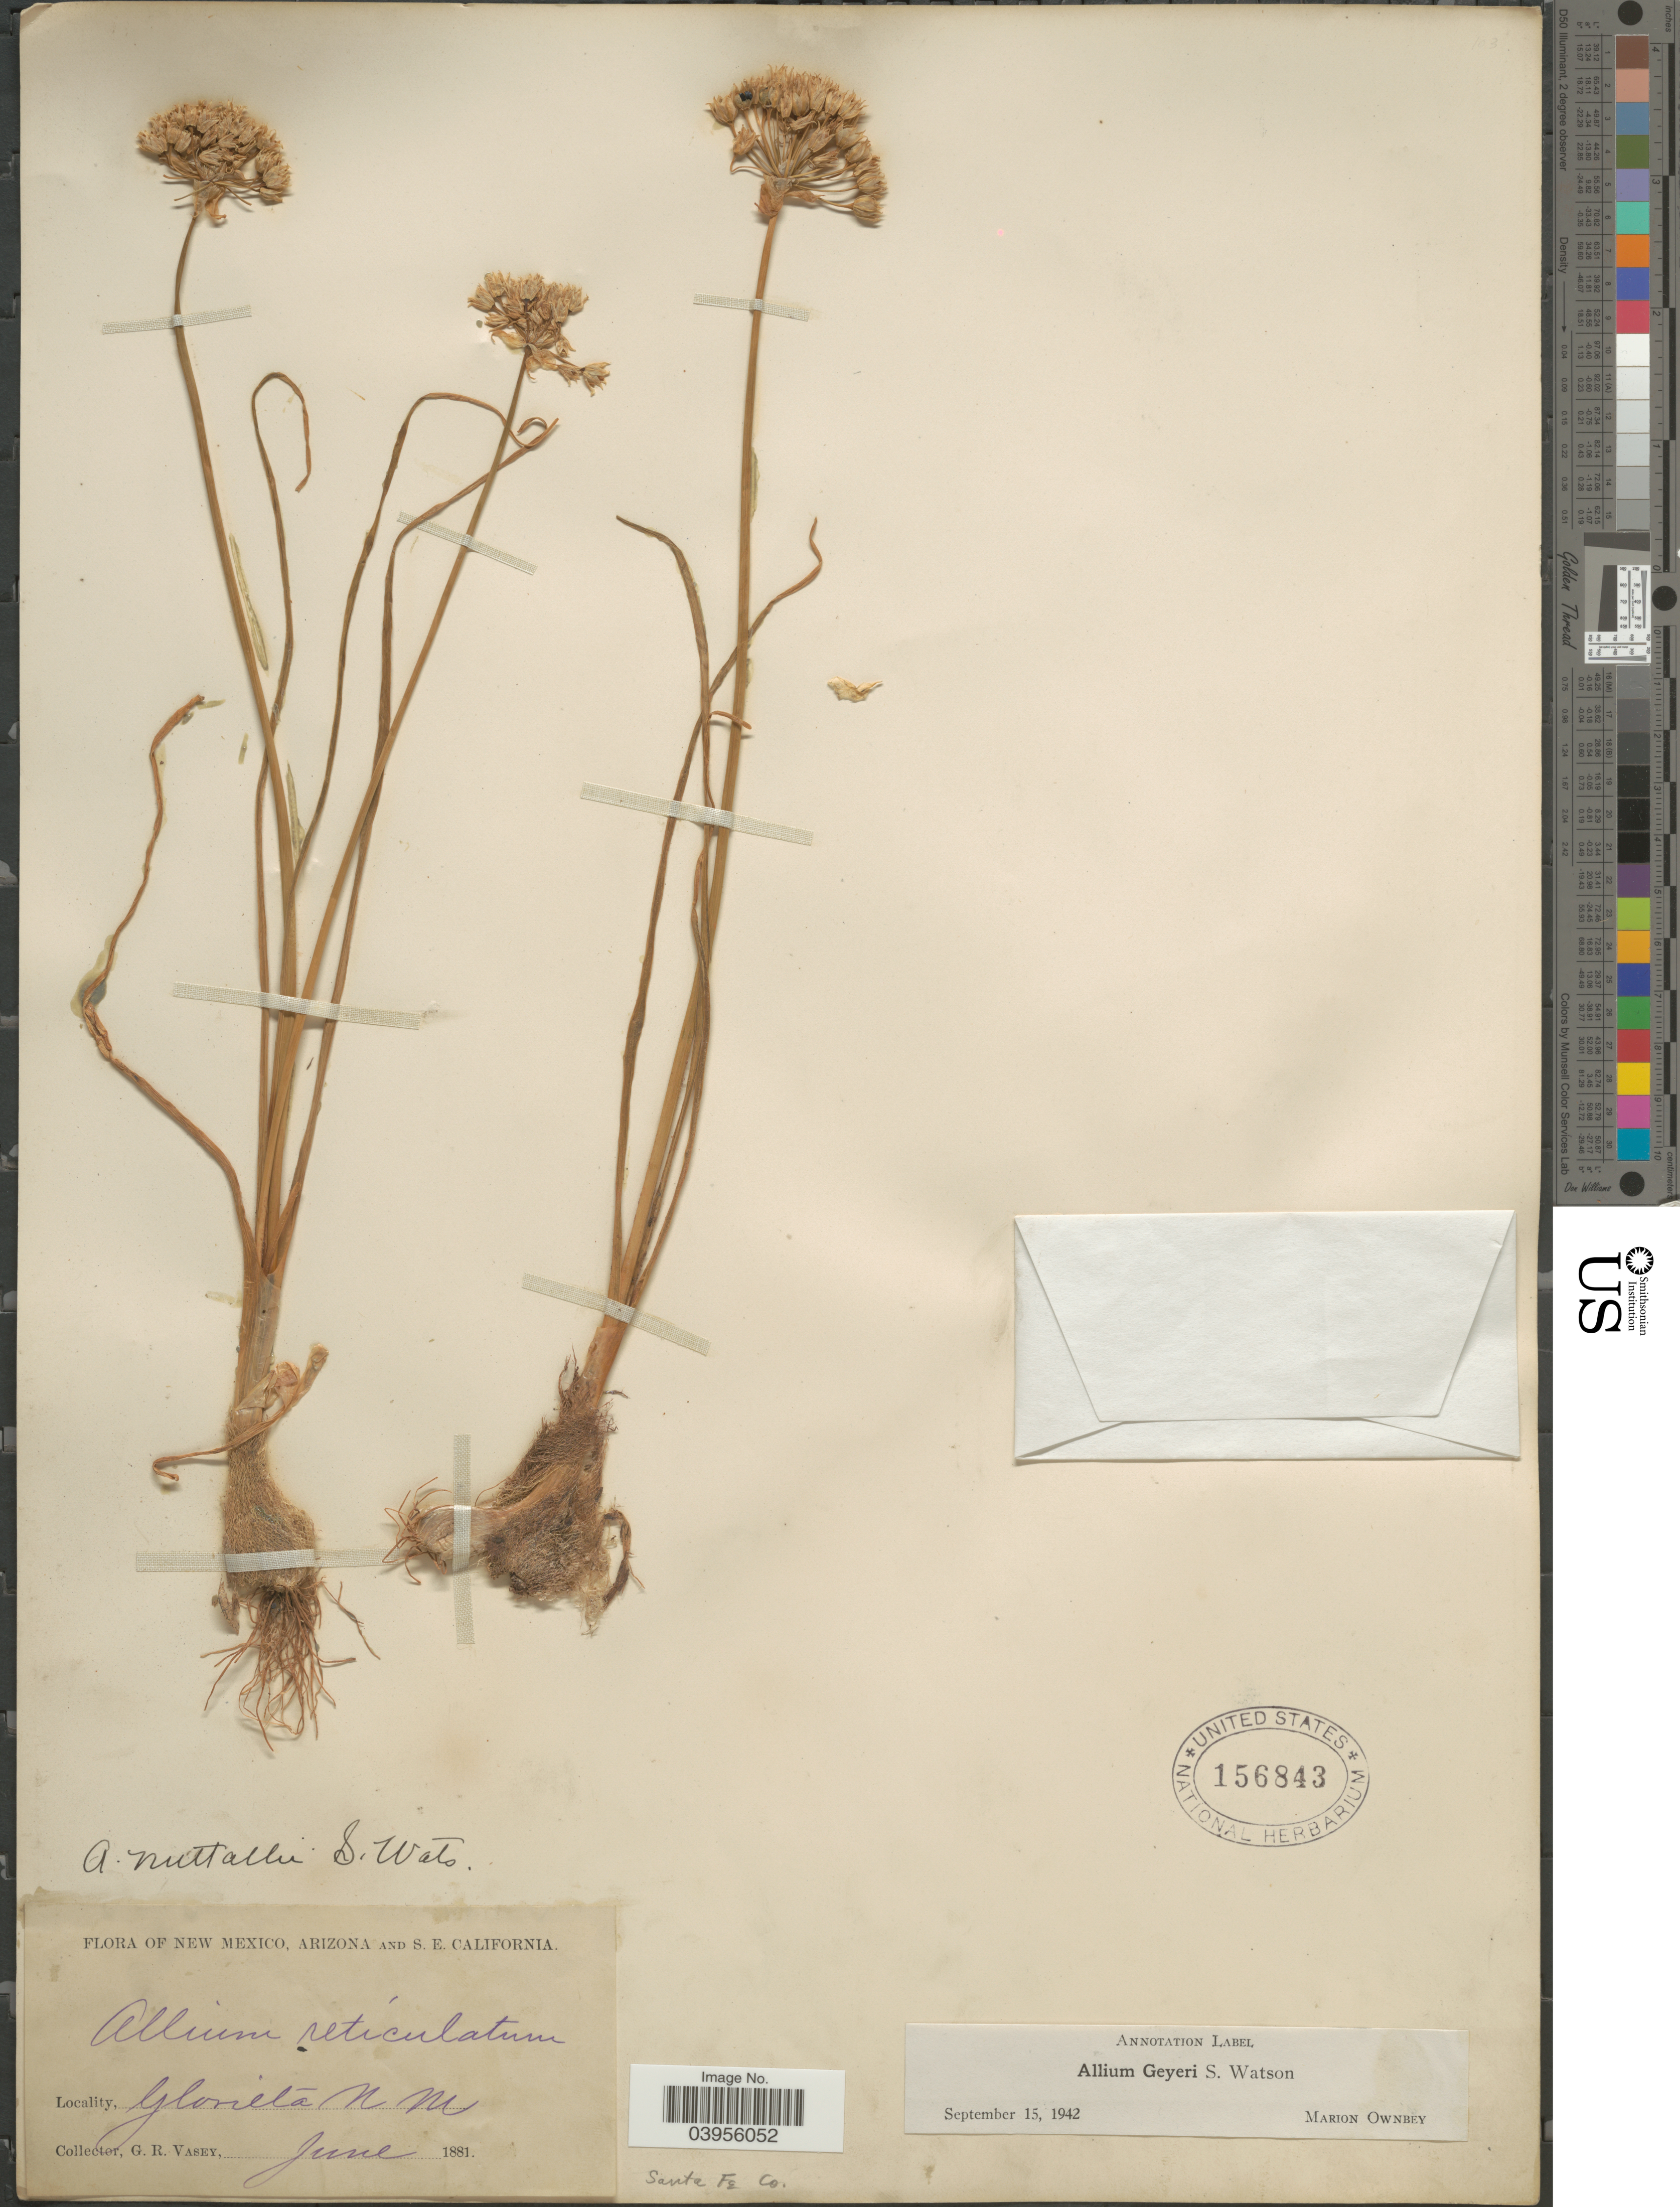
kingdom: Plantae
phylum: Tracheophyta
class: Liliopsida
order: Asparagales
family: Amaryllidaceae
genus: Allium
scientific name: Allium geyeri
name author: S. Watson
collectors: G. R. Vasey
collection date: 1881-06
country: United States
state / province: New Mexico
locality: Glorieta N.M. Santa Fe Co.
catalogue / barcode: US 156843